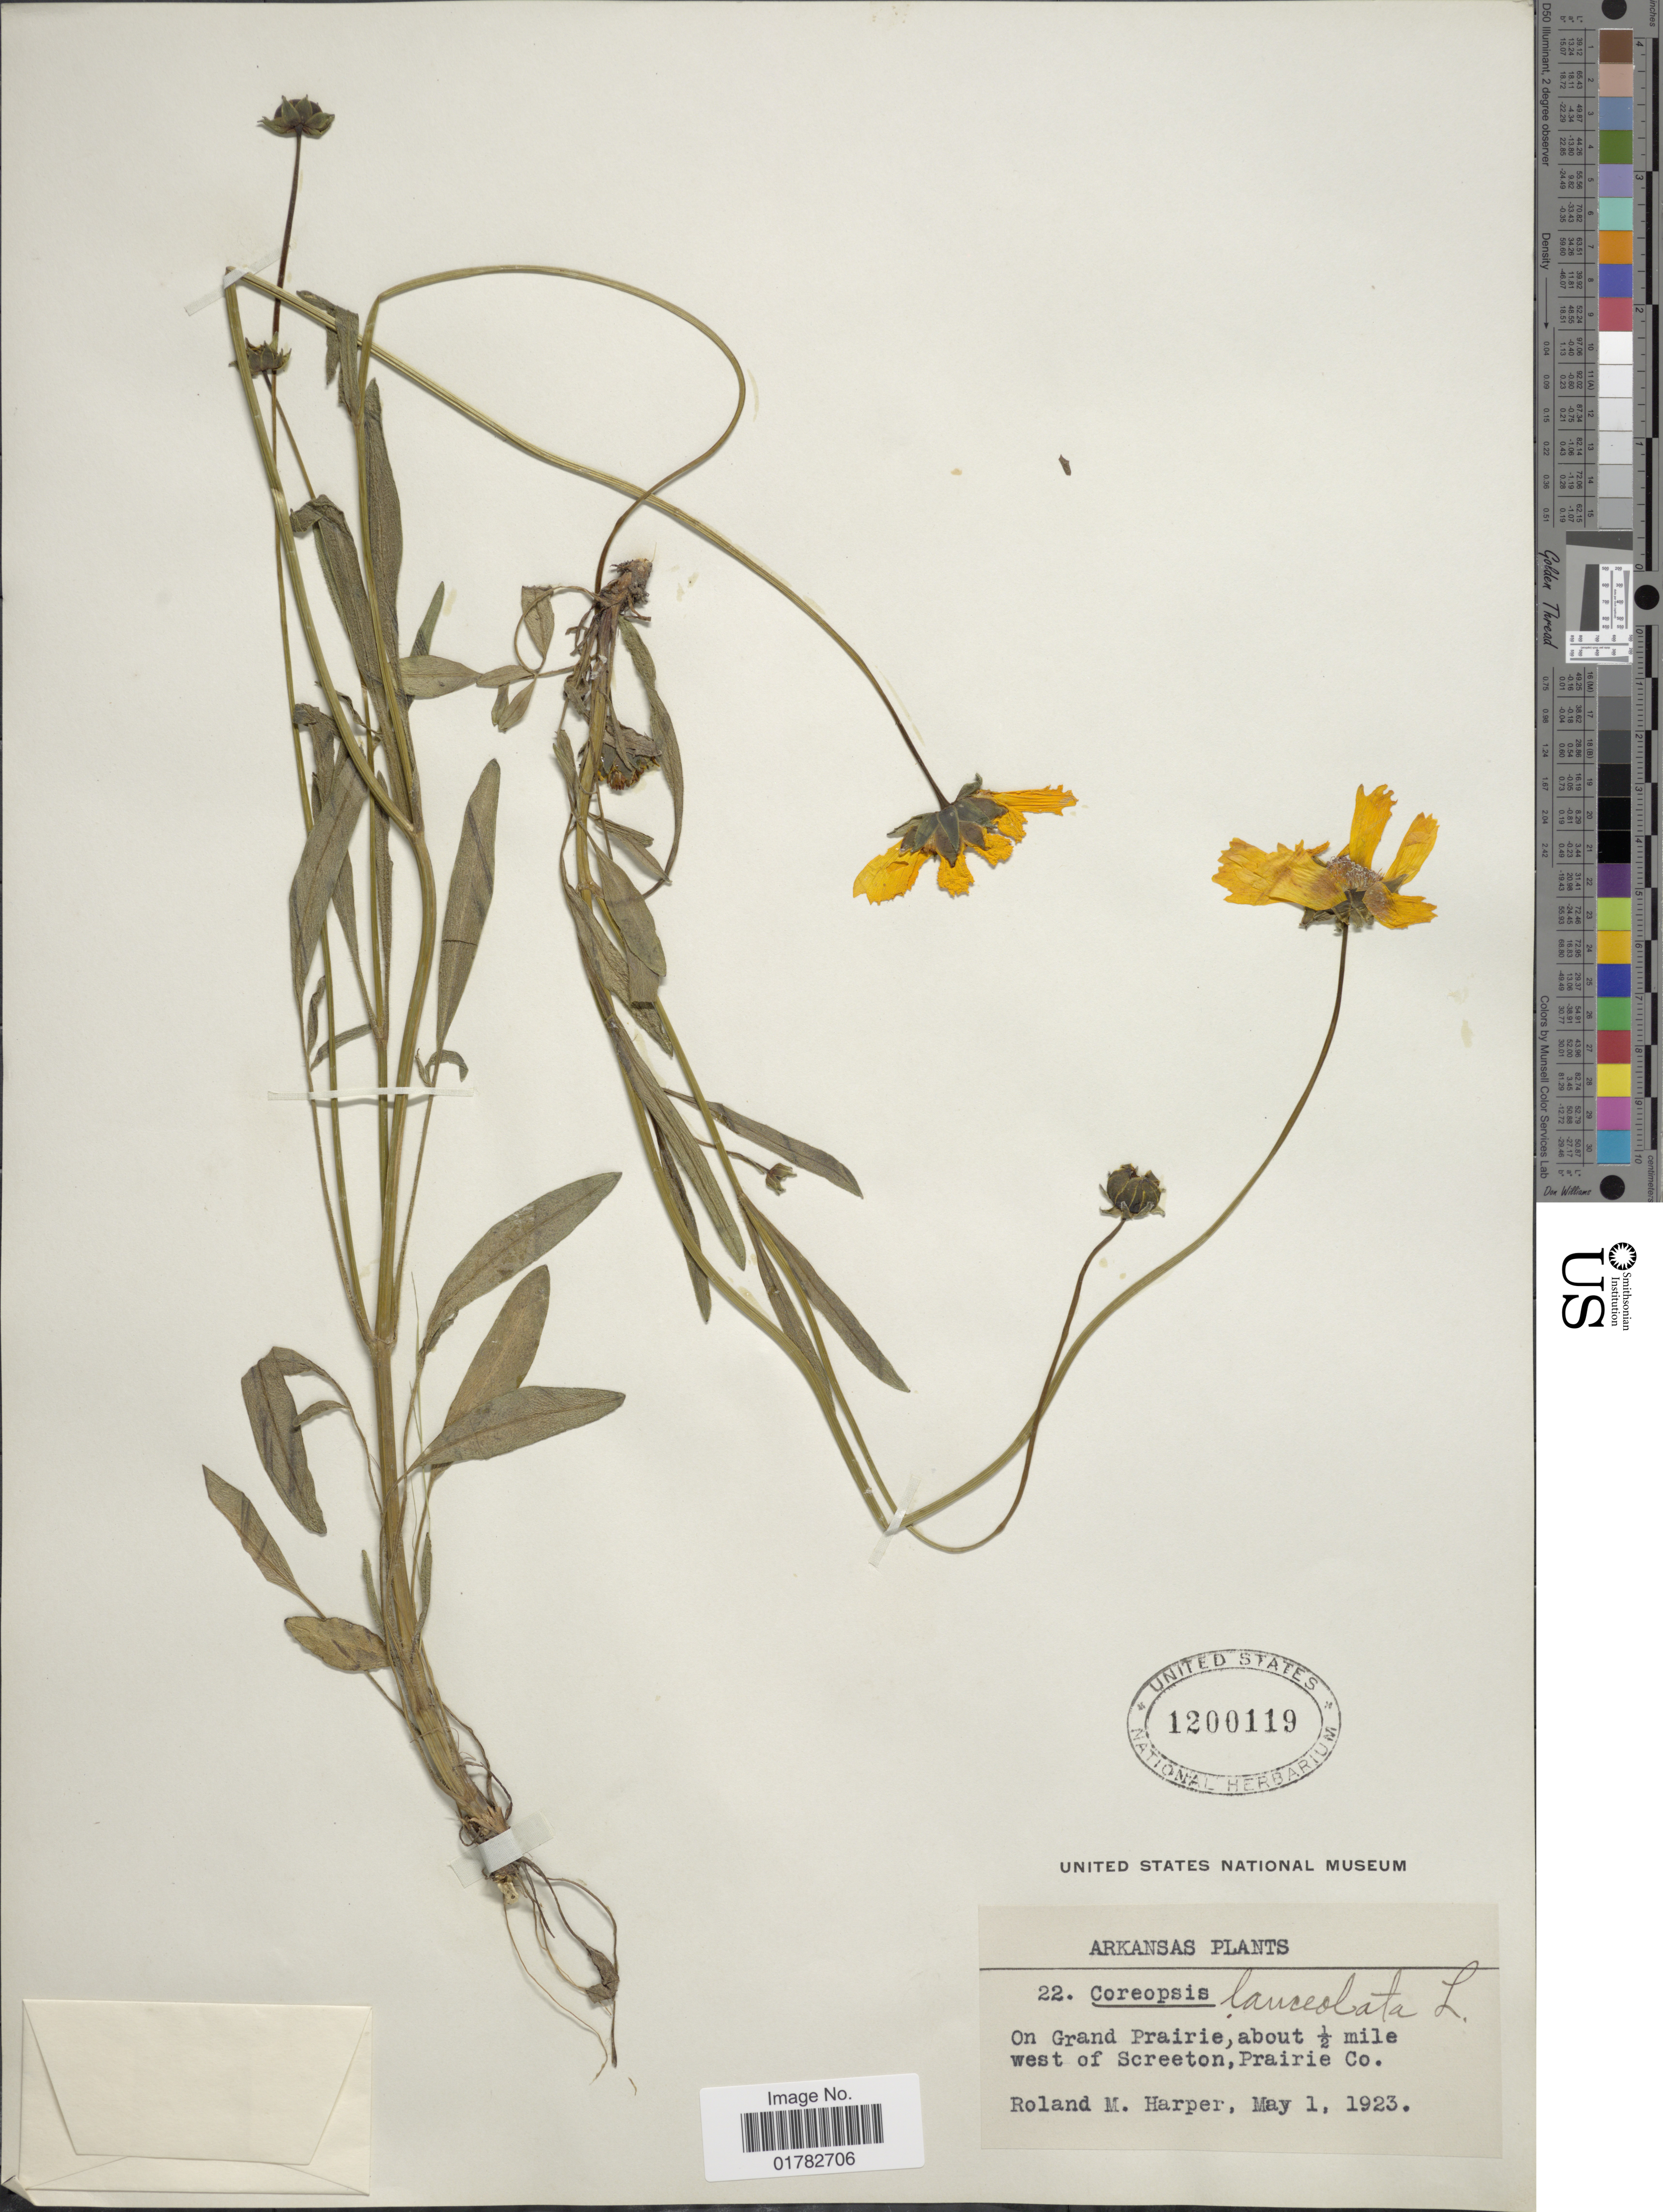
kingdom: Plantae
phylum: Tracheophyta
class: Magnoliopsida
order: Asterales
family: Asteraceae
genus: Coreopsis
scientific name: Coreopsis lanceolata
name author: L.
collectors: R. M. Harper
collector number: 22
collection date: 1923-05-01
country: United States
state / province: Arkansas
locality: On Grand Prairie, about ½ mile west of Screeton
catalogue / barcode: US 1200119